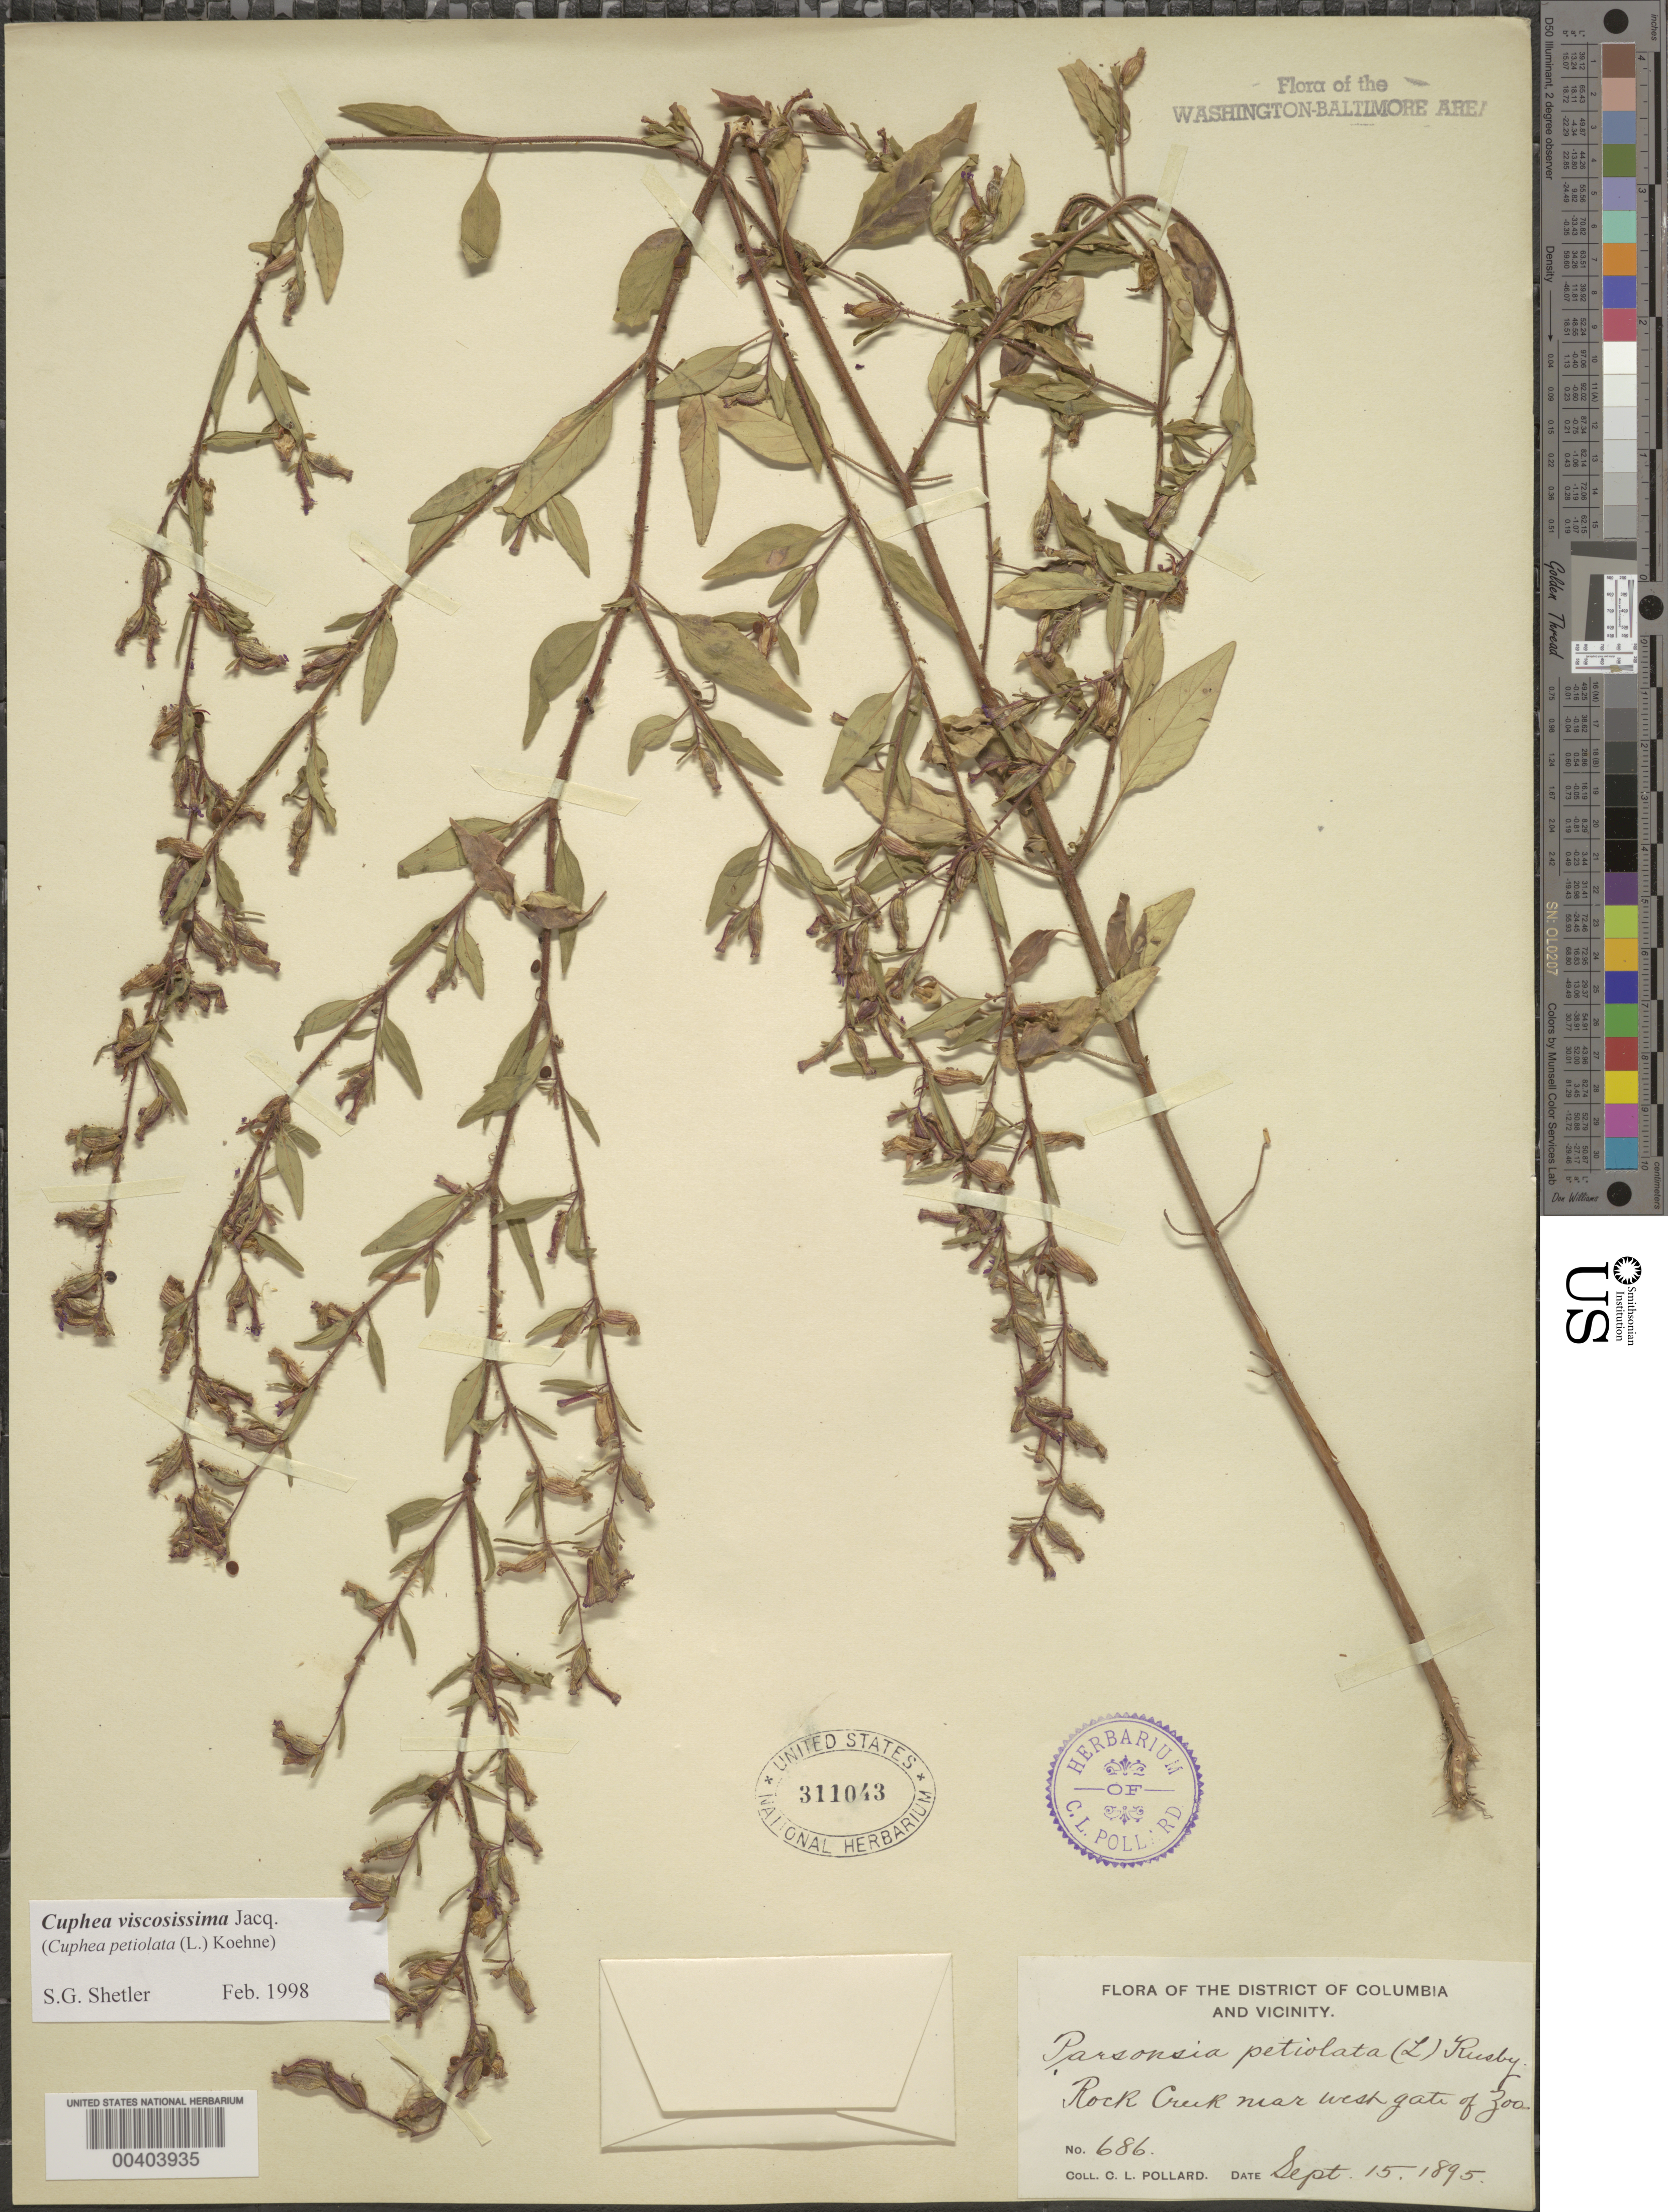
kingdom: Plantae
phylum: Tracheophyta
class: Magnoliopsida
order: Myrtales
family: Lythraceae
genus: Cuphea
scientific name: Cuphea viscosissima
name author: Jacq.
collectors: C. L. Pollard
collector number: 686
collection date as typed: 15 Sep 1895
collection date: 1895-09-15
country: United States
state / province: District of Columbia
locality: Rock Creek, W Gate of Zoo Rock Creek Park and vicinity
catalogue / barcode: US 311043